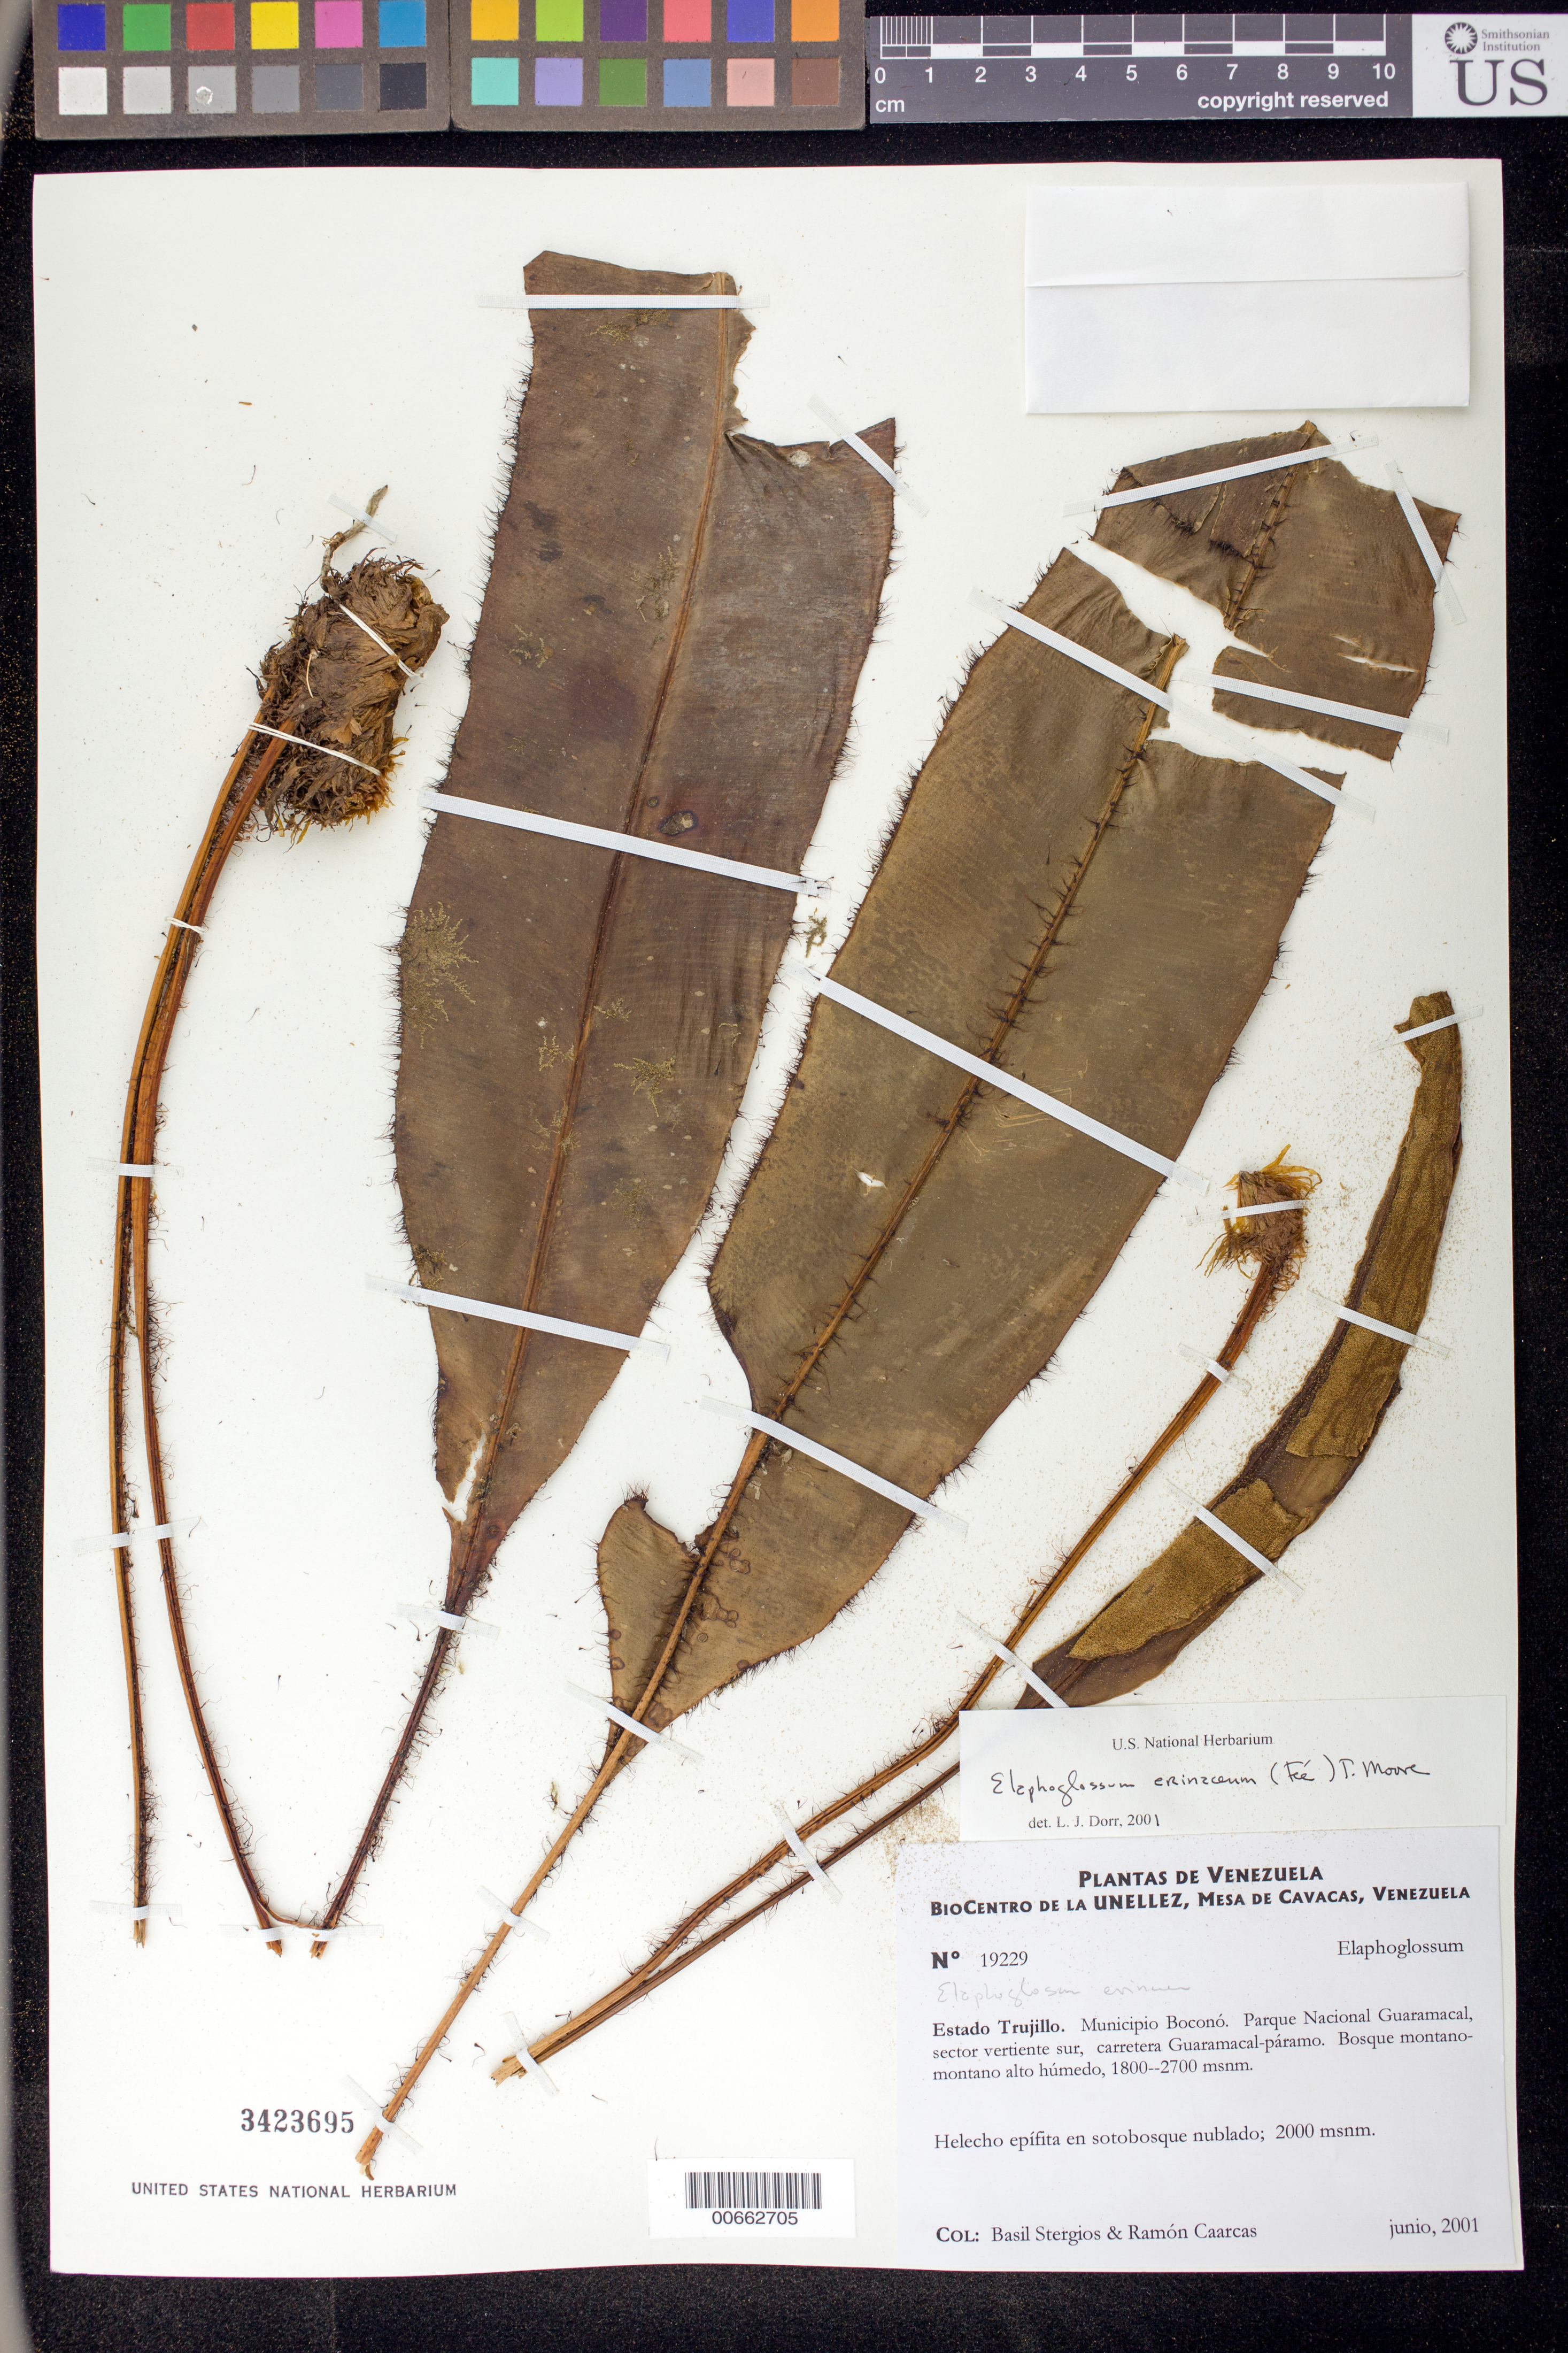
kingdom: Plantae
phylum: Tracheophyta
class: Polypodiopsida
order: Polypodiales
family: Dryopteridaceae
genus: Elaphoglossum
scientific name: Elaphoglossum erinaceum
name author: (Fée) T. Moore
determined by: Dorr, L. J., (BOT), Smithsonian Institution - National Museum of Natural History (UNITED STATES)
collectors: B. G. Stergios & R. Caracas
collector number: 19229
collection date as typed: Jun 2001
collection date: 2001-06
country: Venezuela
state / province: Trujillo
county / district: Boconó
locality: Parque Nacional Guaramacal, sector vertiente sur, carretera Guaramacal-páramo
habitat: Bosque montano-montano alto húmedo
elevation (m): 2000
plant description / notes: PORT, UC, US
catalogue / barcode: US 3423695